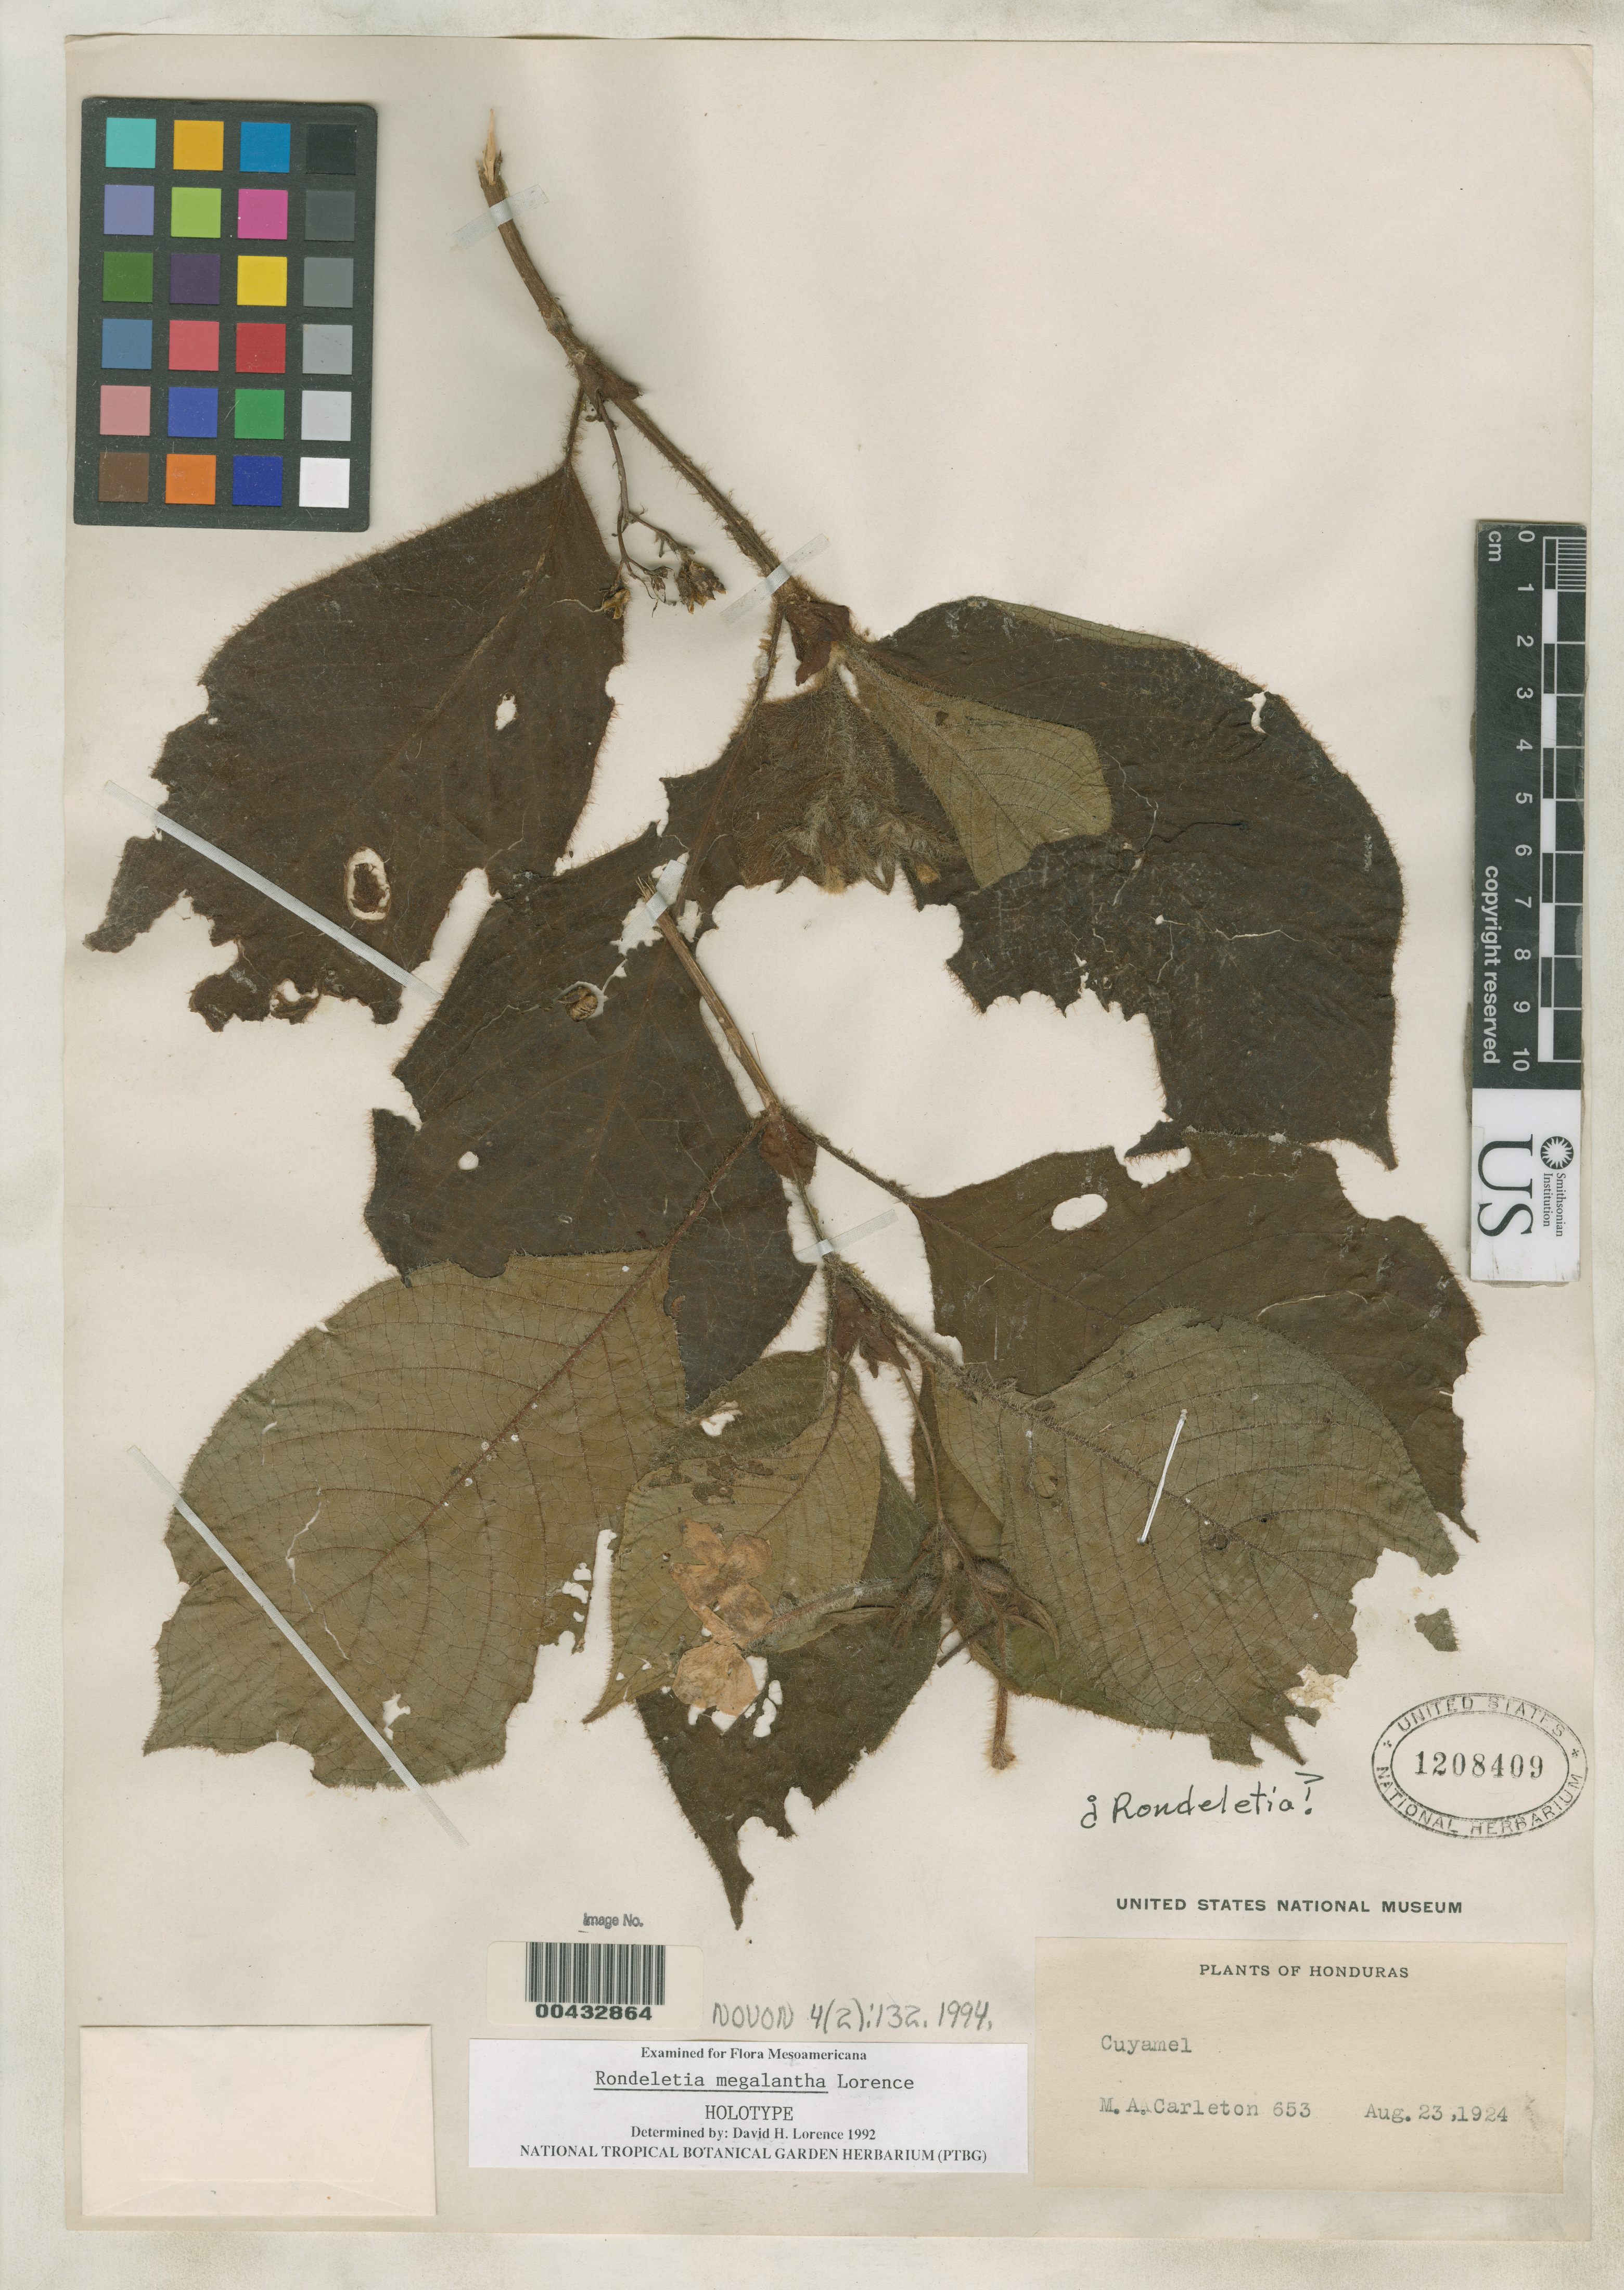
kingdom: Plantae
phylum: Tracheophyta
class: Magnoliopsida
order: Gentianales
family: Rubiaceae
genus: Rondeletia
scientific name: Rondeletia megalantha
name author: Lorence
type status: Holotype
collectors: M. A. Carleton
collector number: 653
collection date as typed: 23 Aug 1924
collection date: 1924-08-23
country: Honduras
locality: Cuyamel.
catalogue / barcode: US 1208409